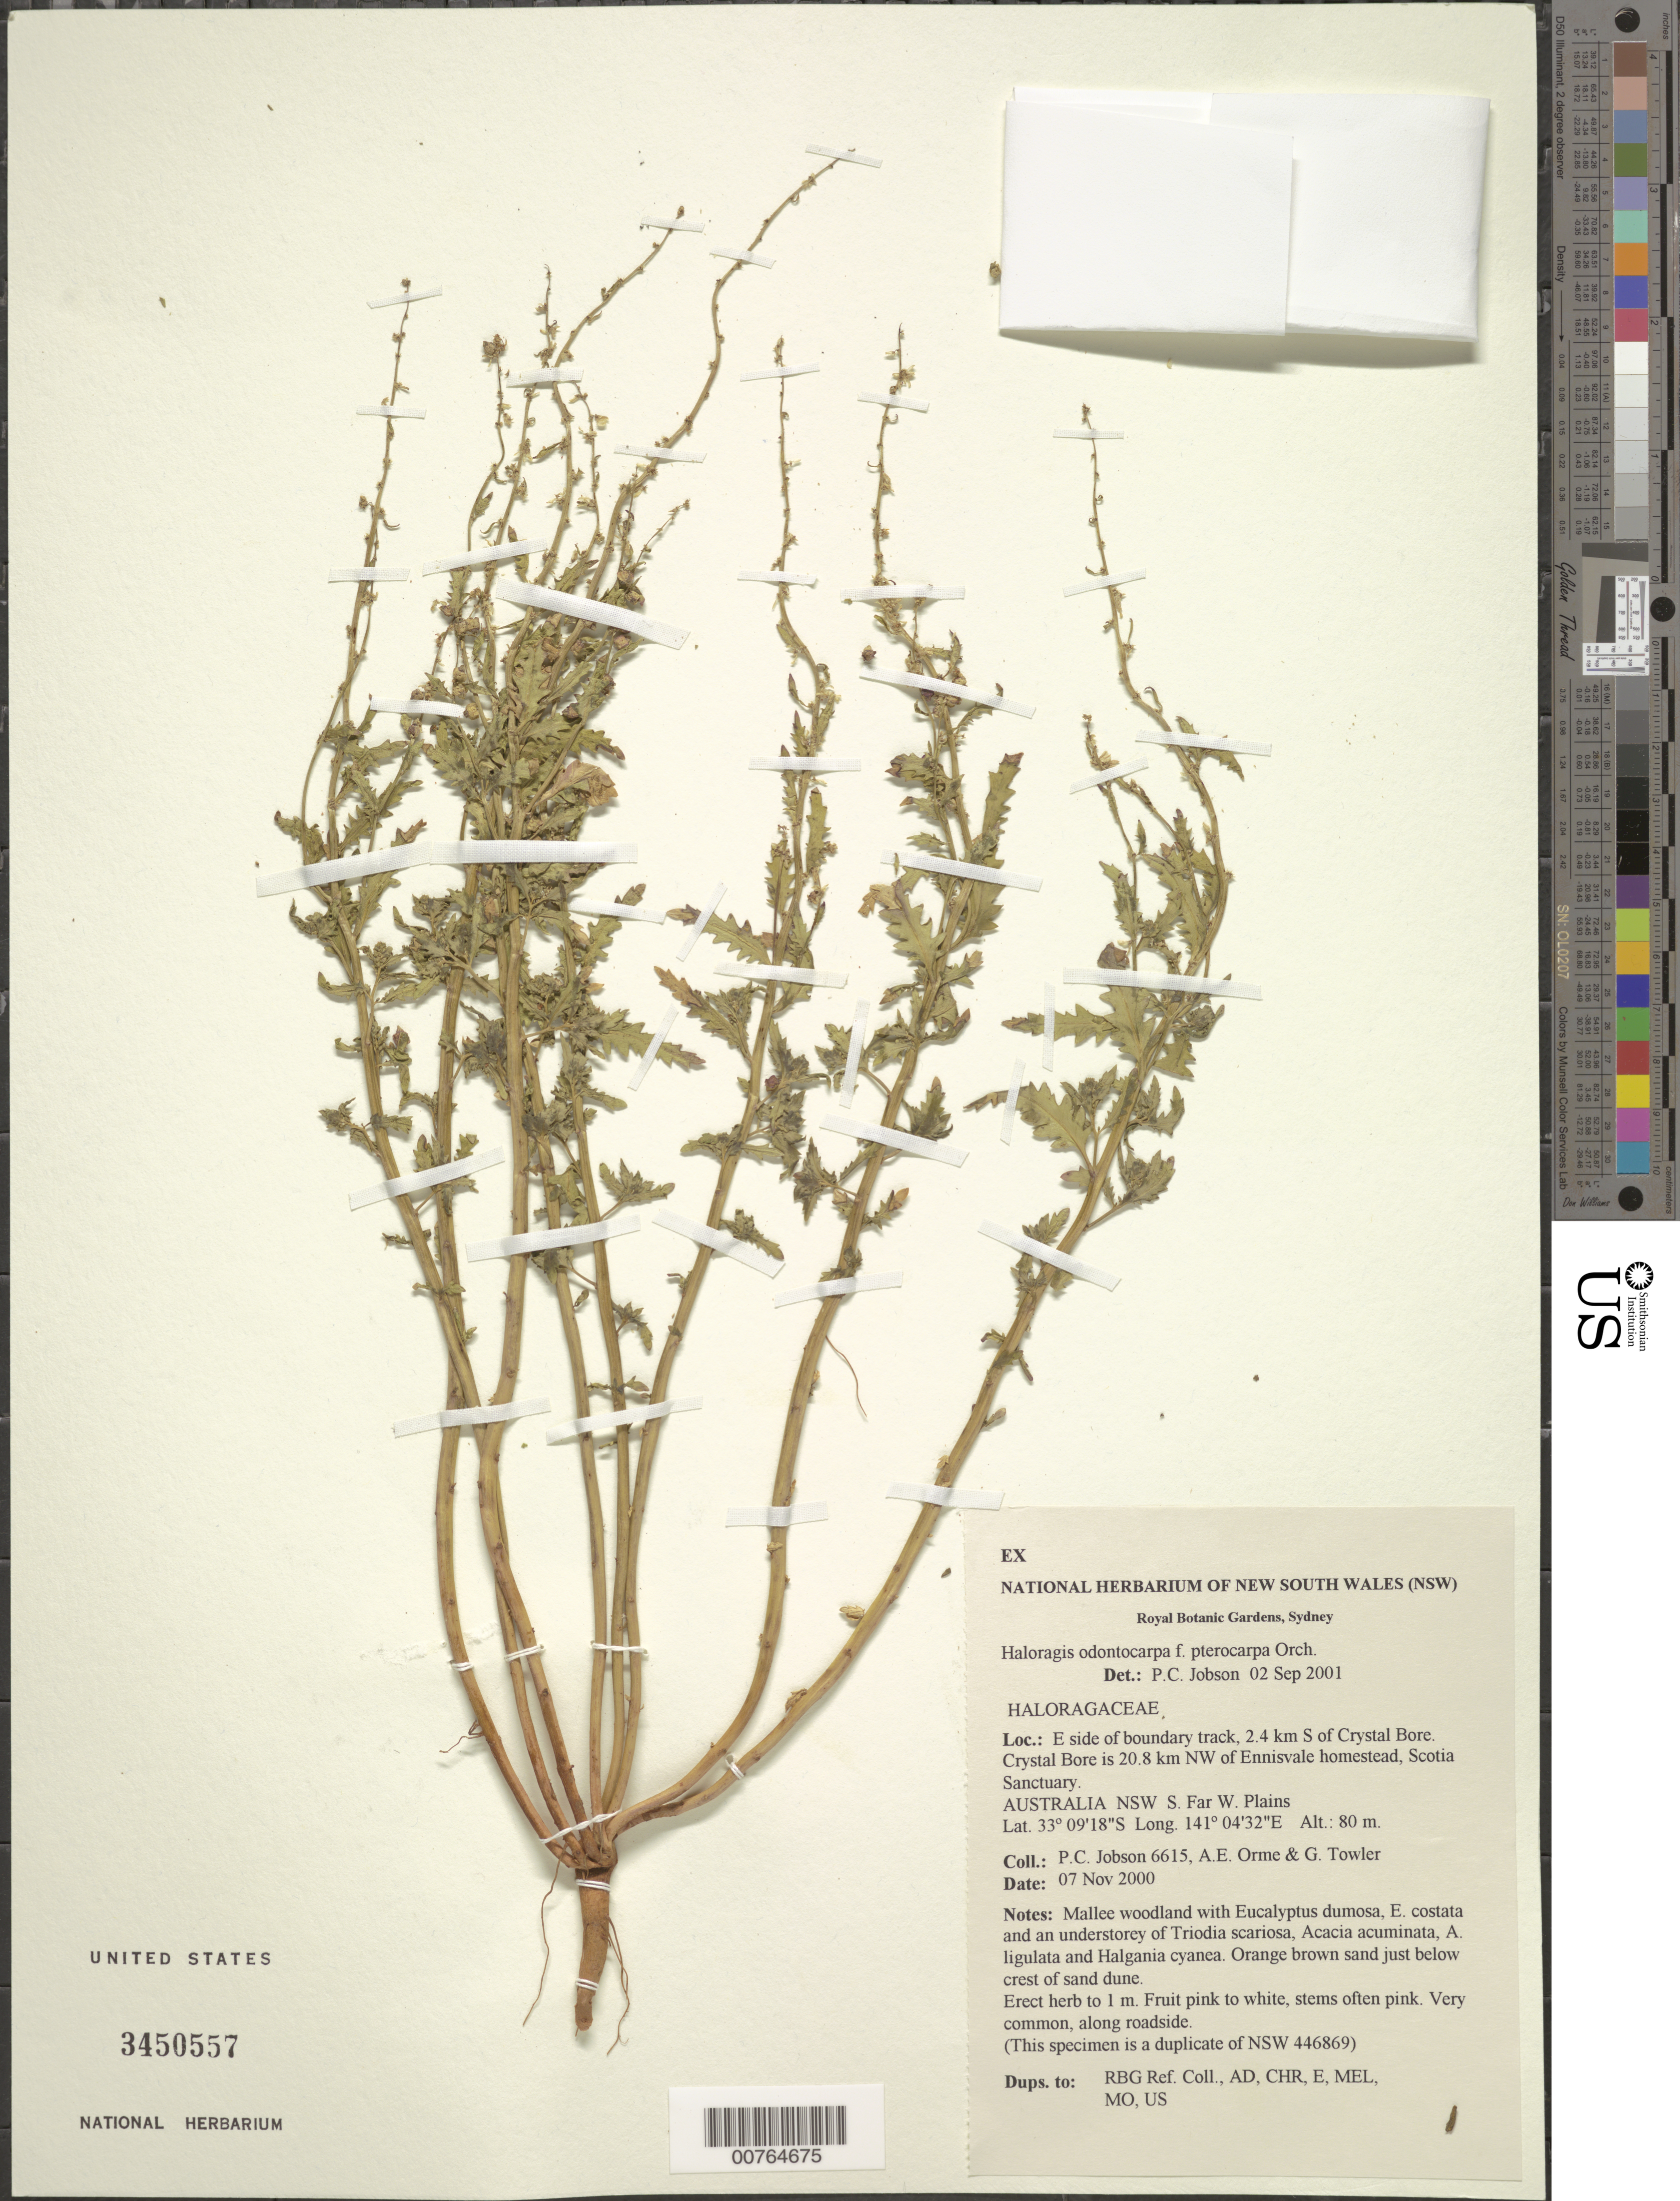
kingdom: Plantae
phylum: Tracheophyta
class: Magnoliopsida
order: Saxifragales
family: Haloragaceae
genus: Haloragis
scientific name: Haloragis odontocarpa f. pterocarpa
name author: Orchard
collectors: P. Jobson, A. Orme & G. Towler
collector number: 6615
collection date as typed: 07 Nov 2000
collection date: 2000-11-07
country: Australia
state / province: New South Wales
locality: S of Crystal Bore, SE of Ennisvale homestead, Scotia Sanctuary.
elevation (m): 80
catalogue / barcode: US 3450557